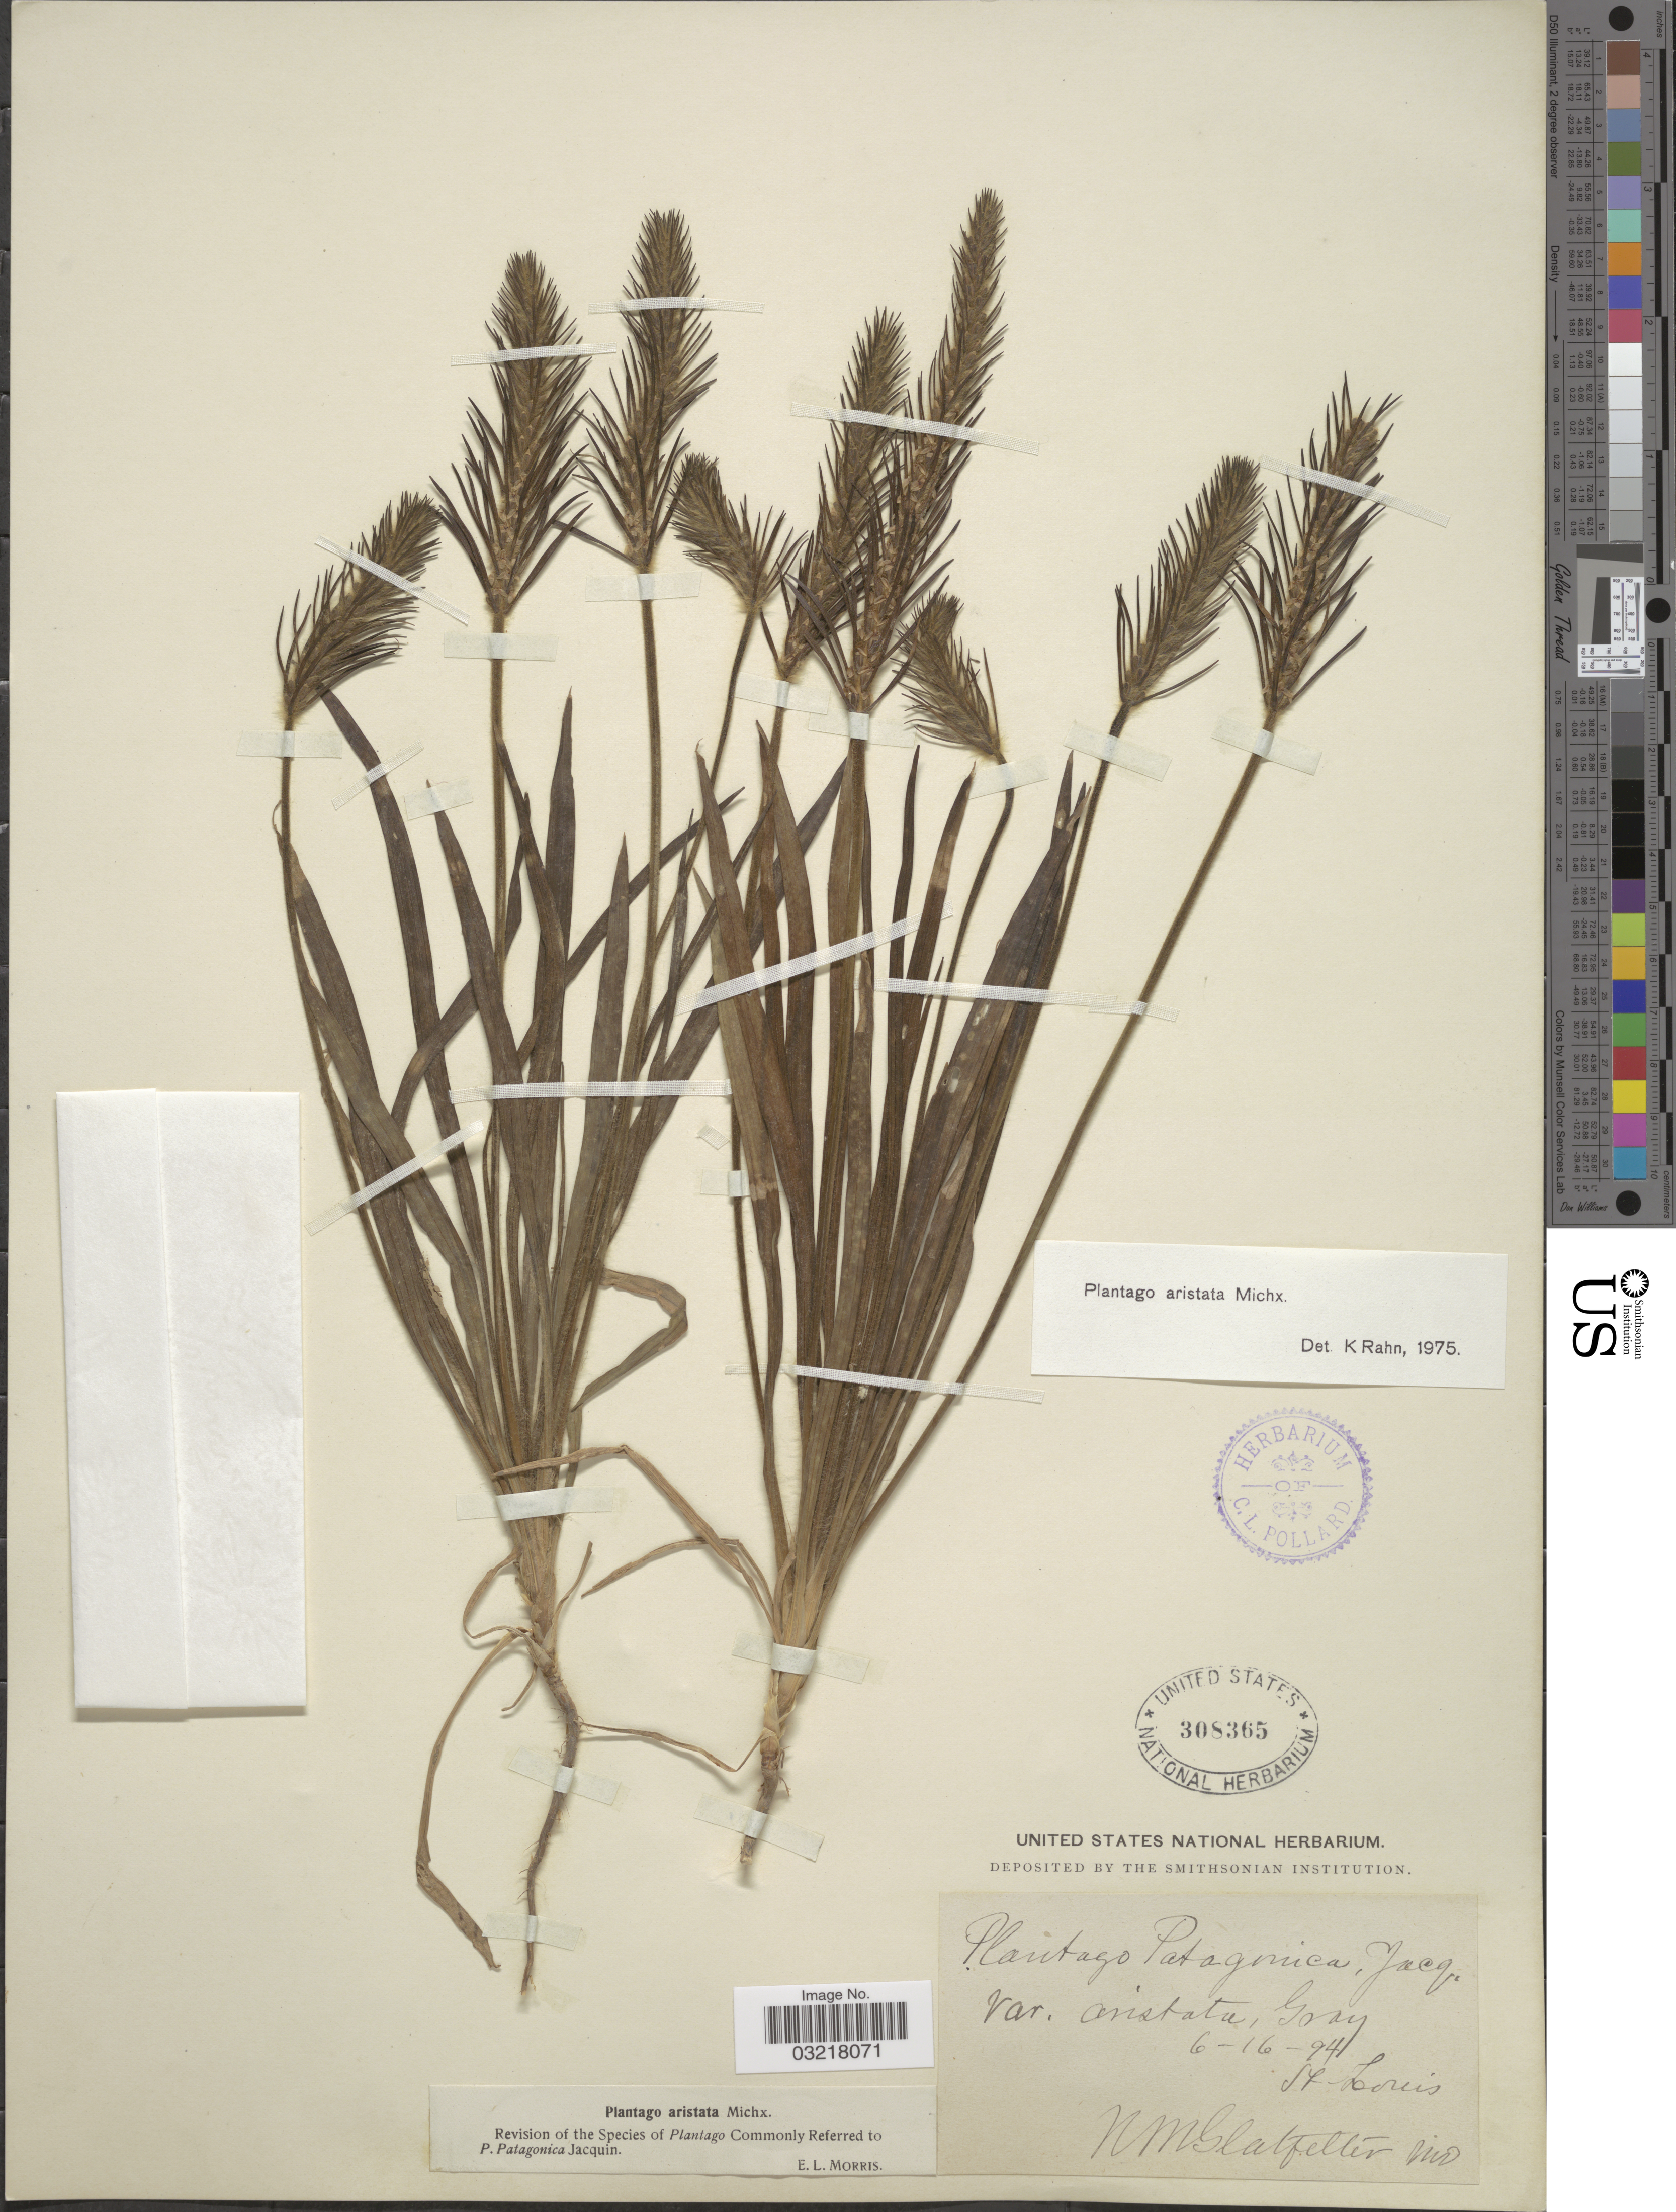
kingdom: Plantae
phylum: Tracheophyta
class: Magnoliopsida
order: Lamiales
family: Plantaginaceae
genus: Plantago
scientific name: Plantago aristata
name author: Michx.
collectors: N. M. Glatfelter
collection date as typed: Transcribed d/m/y: 16/6/94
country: United States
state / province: Missouri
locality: St-Louis.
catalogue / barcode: US 308365